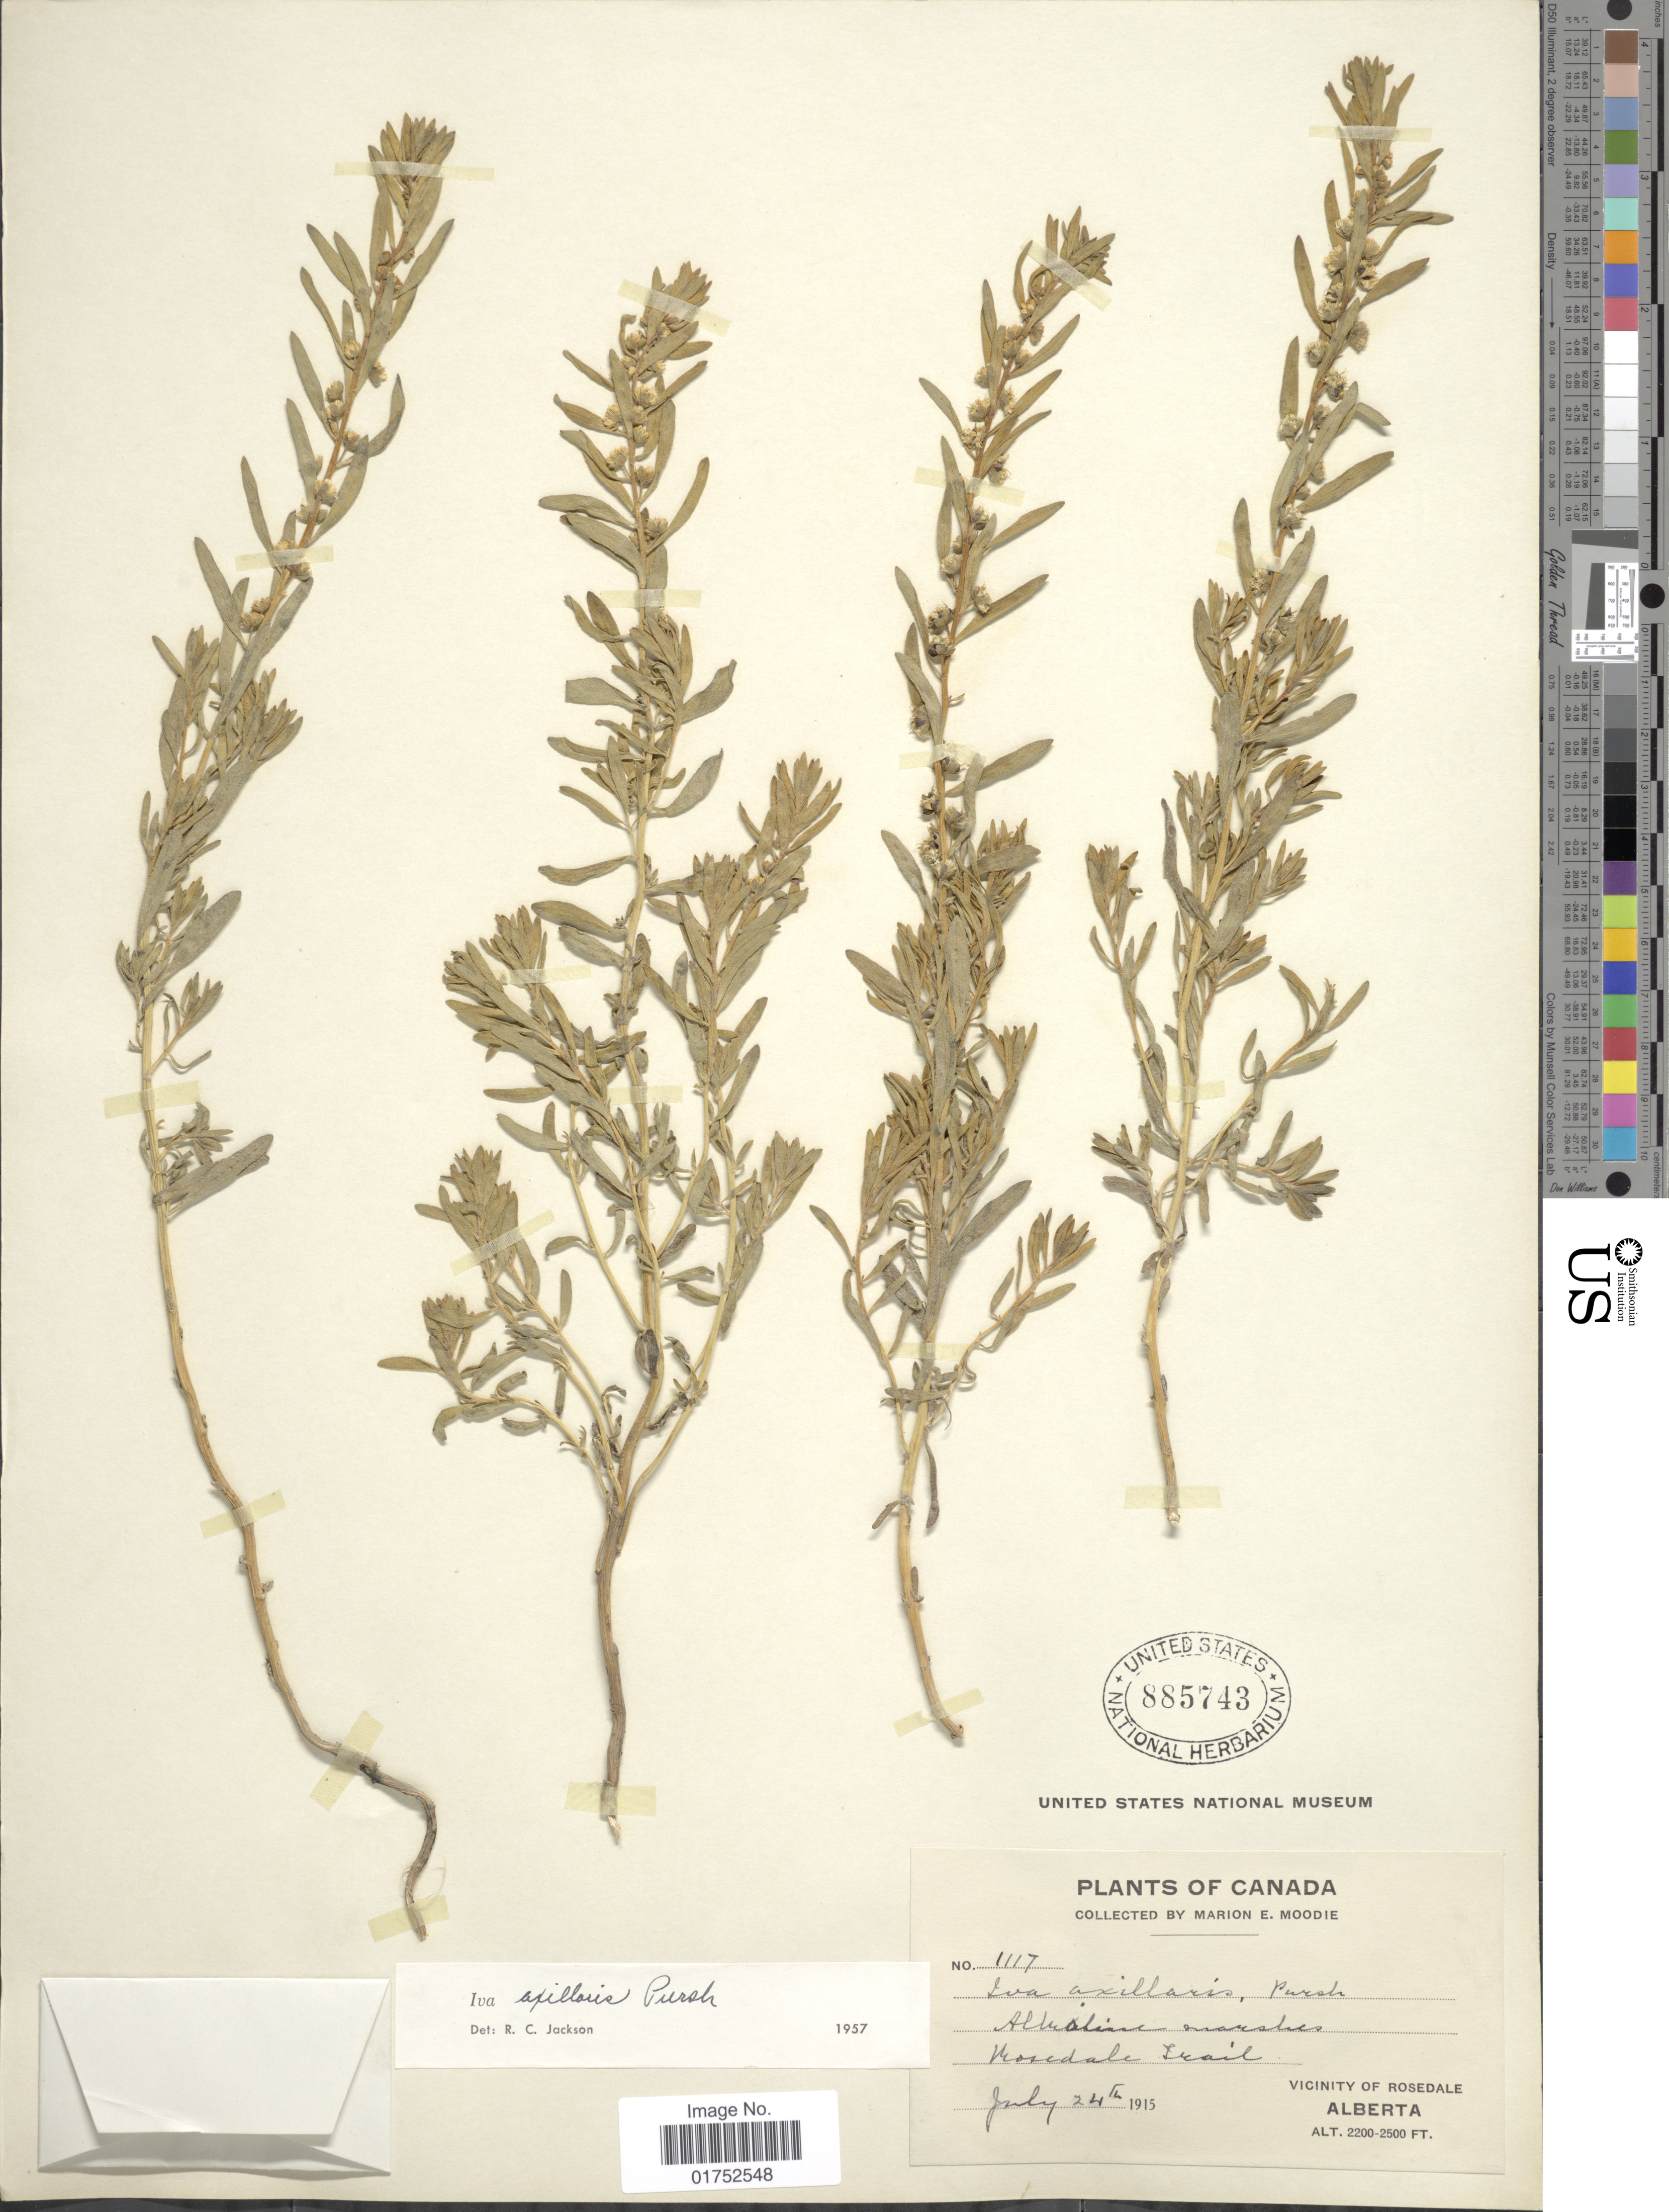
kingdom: Plantae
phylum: Tracheophyta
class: Magnoliopsida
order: Asterales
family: Asteraceae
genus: Iva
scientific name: Iva axillaris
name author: Pursh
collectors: M. E. Moodie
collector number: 1117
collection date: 1915-07-24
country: Canada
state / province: Alberta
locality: Rosedale Trail, Vicinity of Rosedale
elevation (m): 671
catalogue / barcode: US 885743